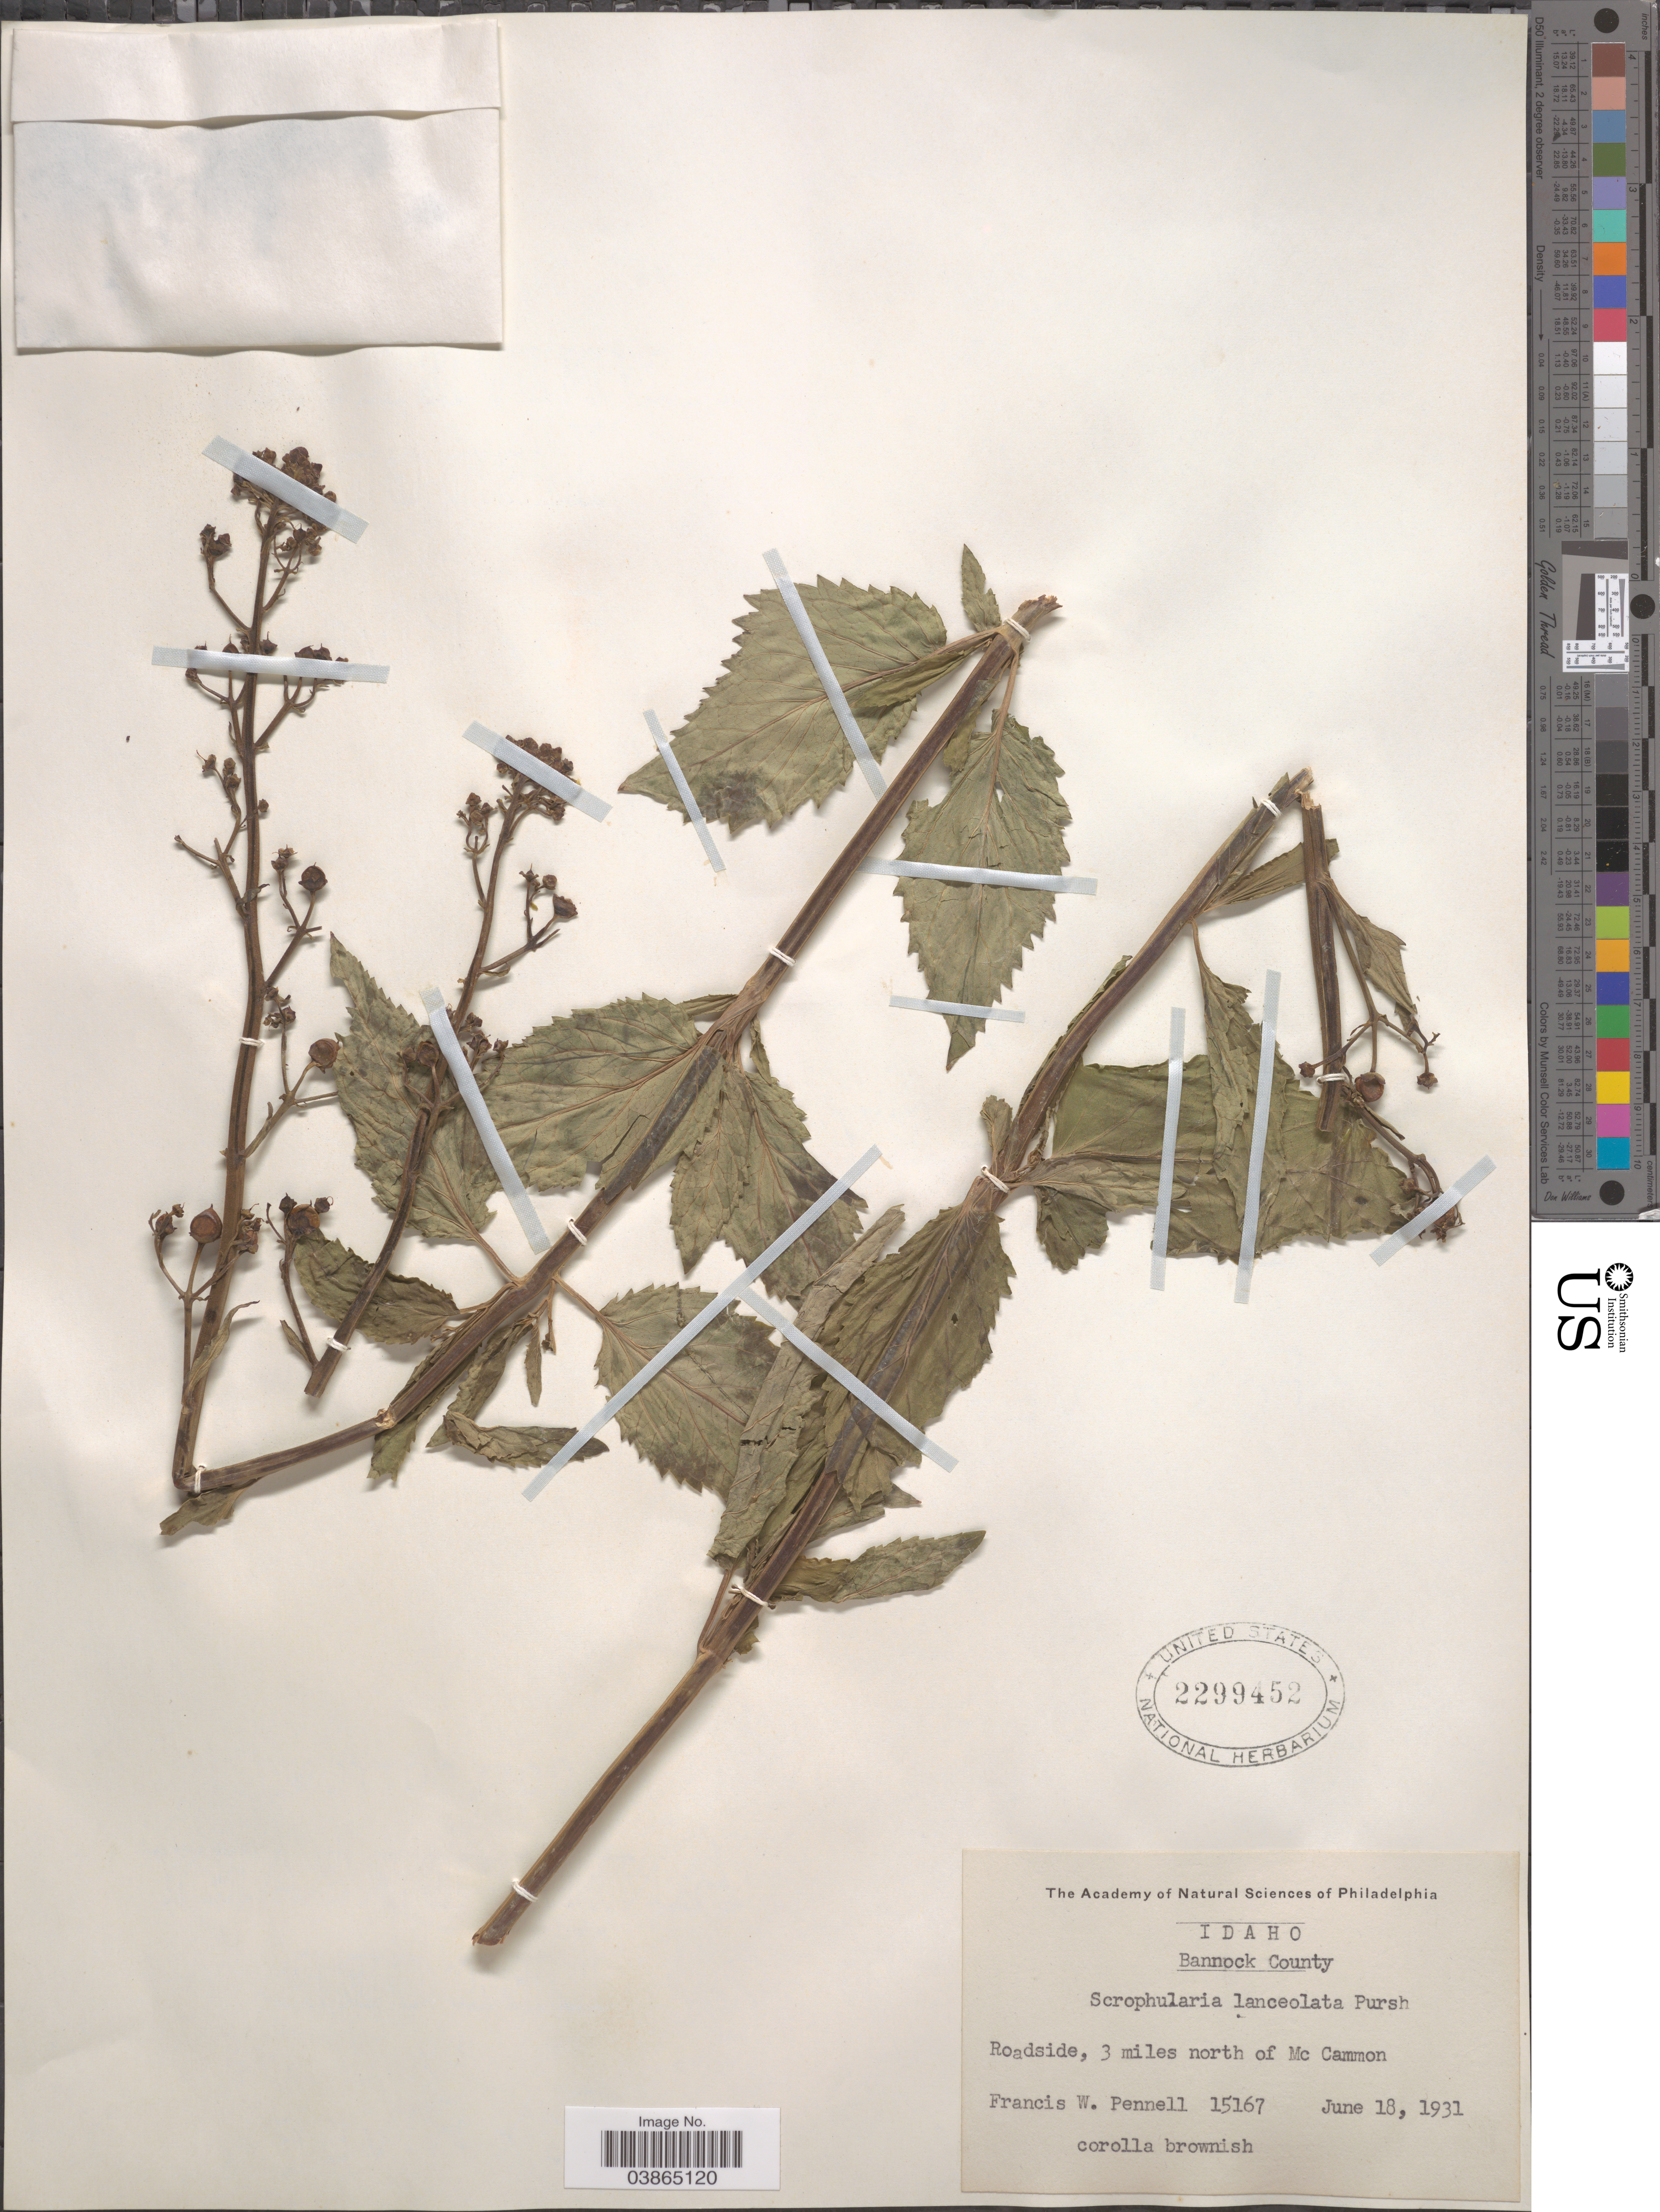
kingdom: Plantae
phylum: Tracheophyta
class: Magnoliopsida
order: Lamiales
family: Scrophulariaceae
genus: Scrophularia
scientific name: Scrophularia lanceolata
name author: Pursh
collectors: F. W. Pennell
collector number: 15167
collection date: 1931-06-18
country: United States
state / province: Idaho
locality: Bannock County. Roadside, 3 miles north of Mc Cammon.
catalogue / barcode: US 2299452